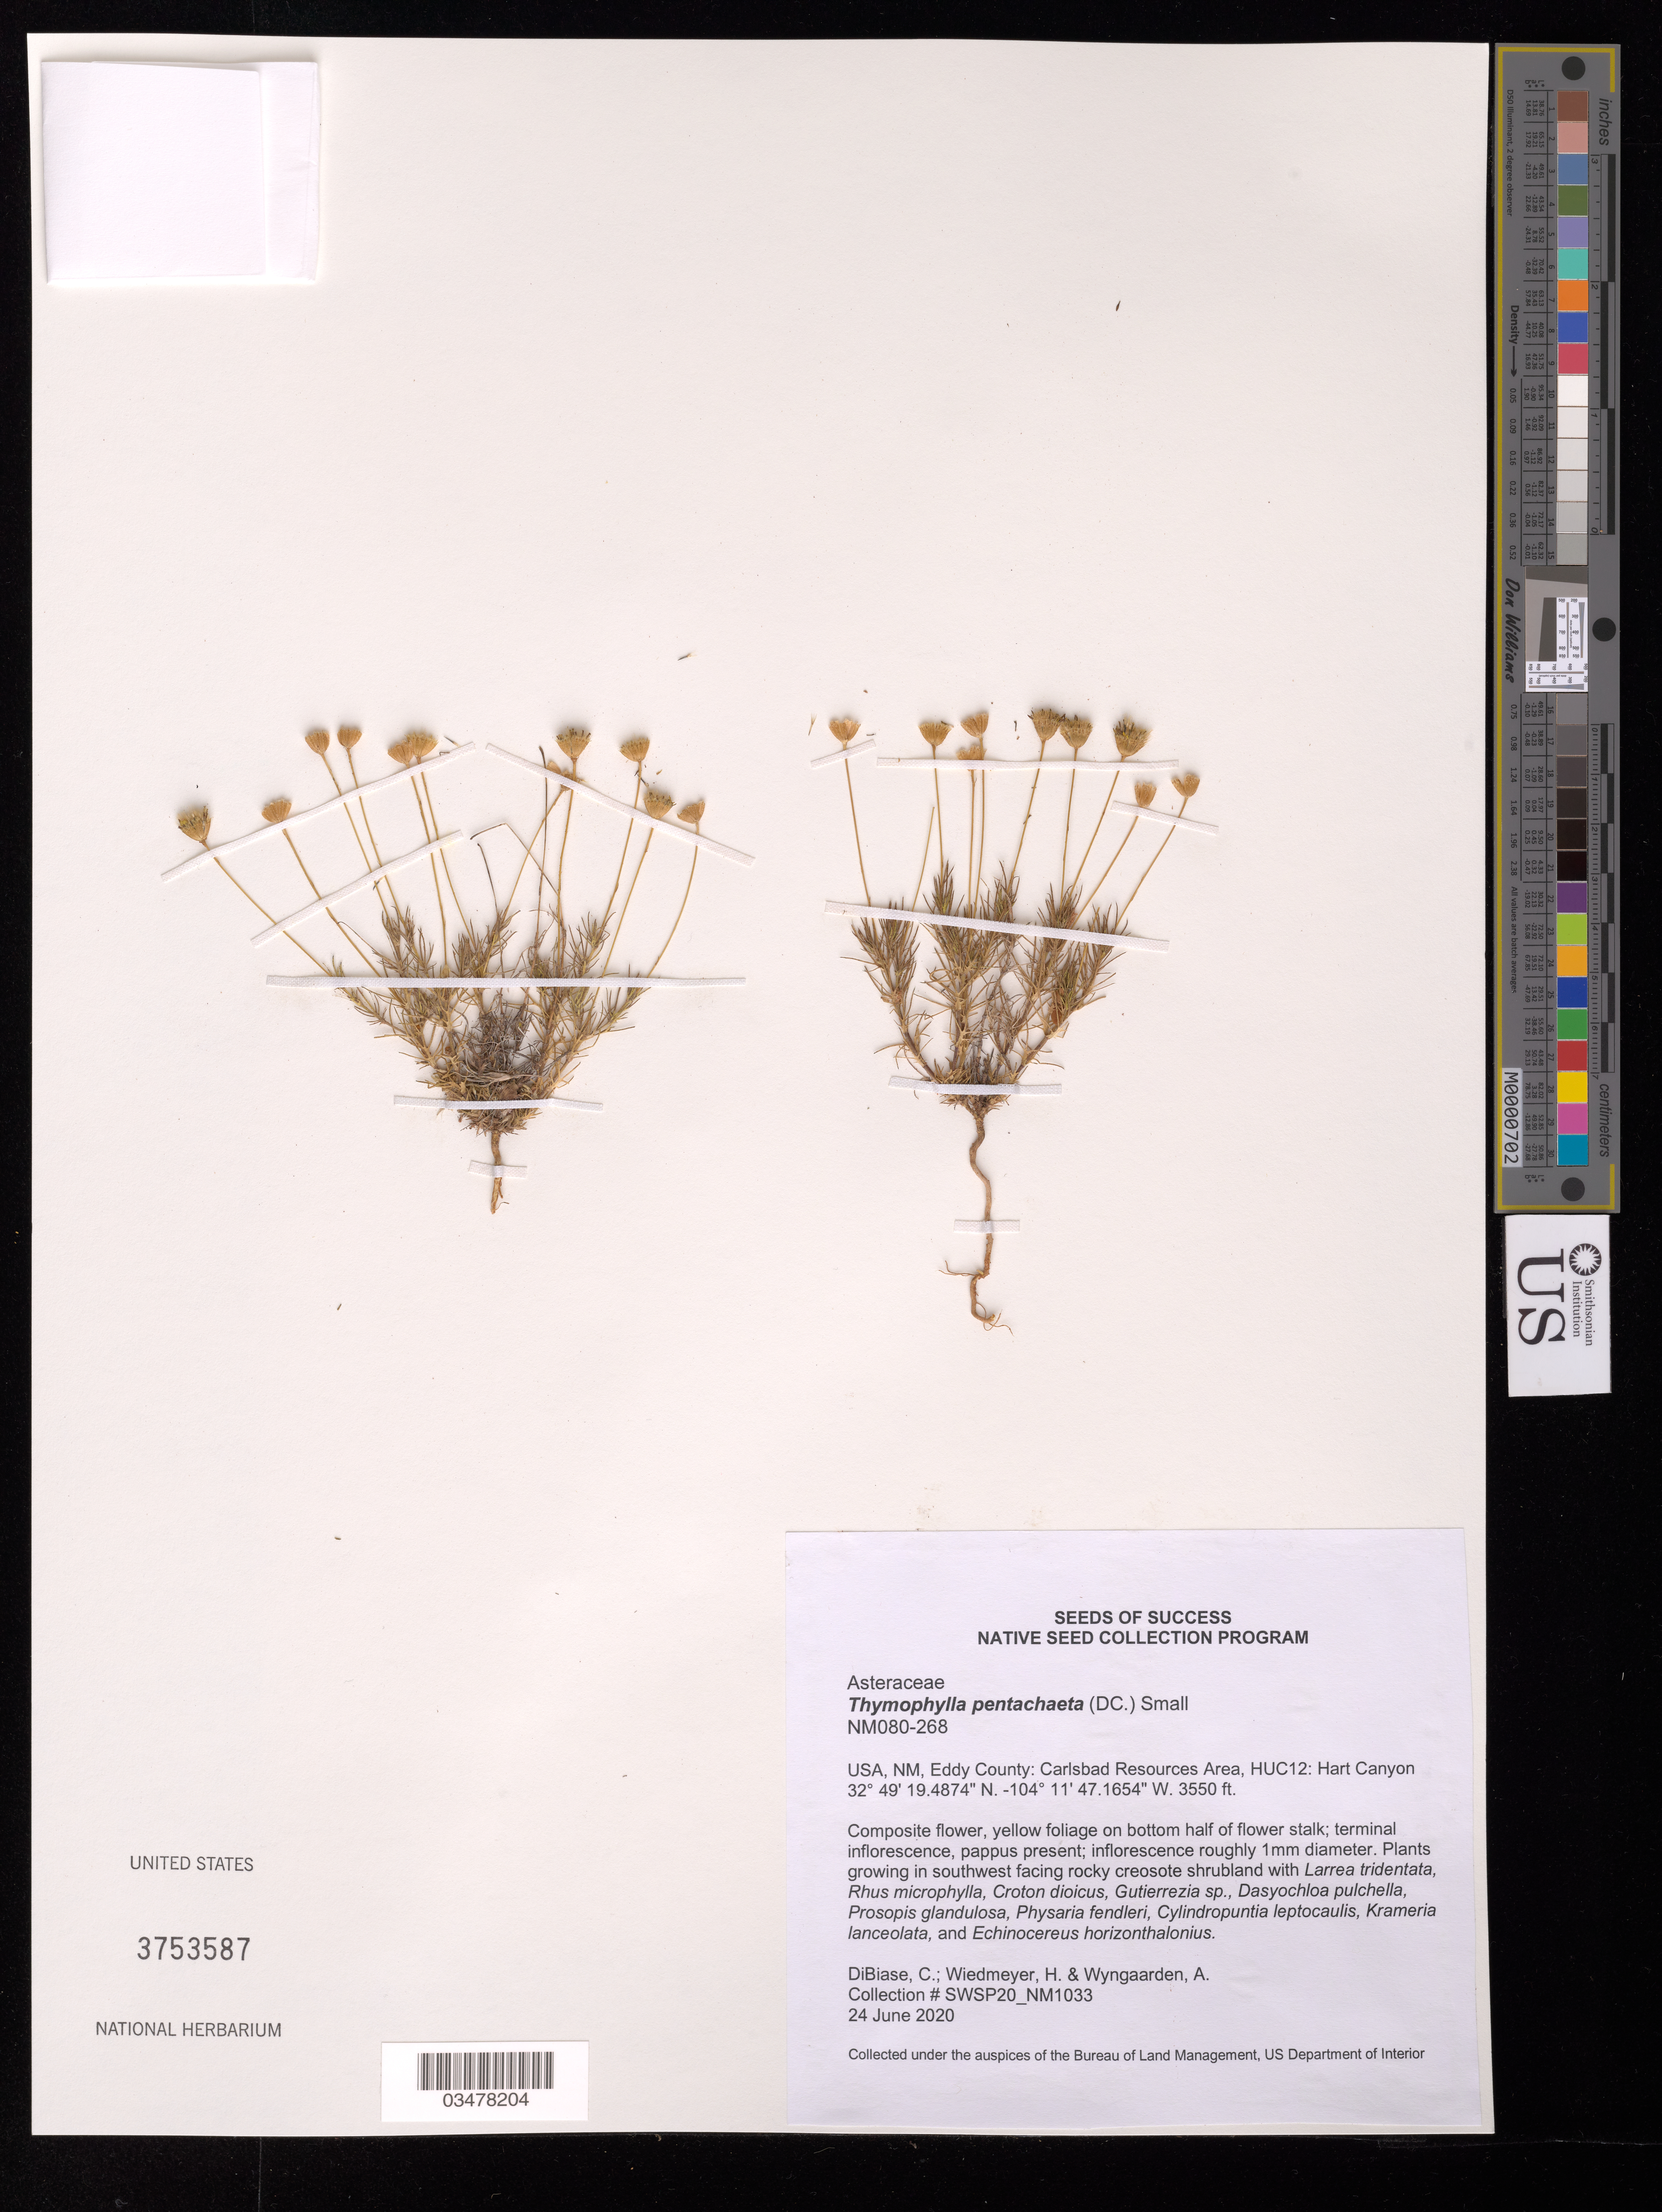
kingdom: Plantae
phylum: Tracheophyta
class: Magnoliopsida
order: Asterales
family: Asteraceae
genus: Thymophylla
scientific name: Thymophylla pentachaeta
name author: (DC.) Small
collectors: C. DiBiase, H. Wiedmeyer & A. Wyngaarden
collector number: NM080-268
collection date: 2020-06-24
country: United States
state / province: New Mexico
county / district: Eddy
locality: Carlsbad Resources Area, HUC12, Hart Canyon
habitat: Rocky creosote shrubland. With Larrea tridentata, Rhus microphylla, Croton dioicus, Physaria fendleri, etc.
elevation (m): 1082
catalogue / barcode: US 3753587